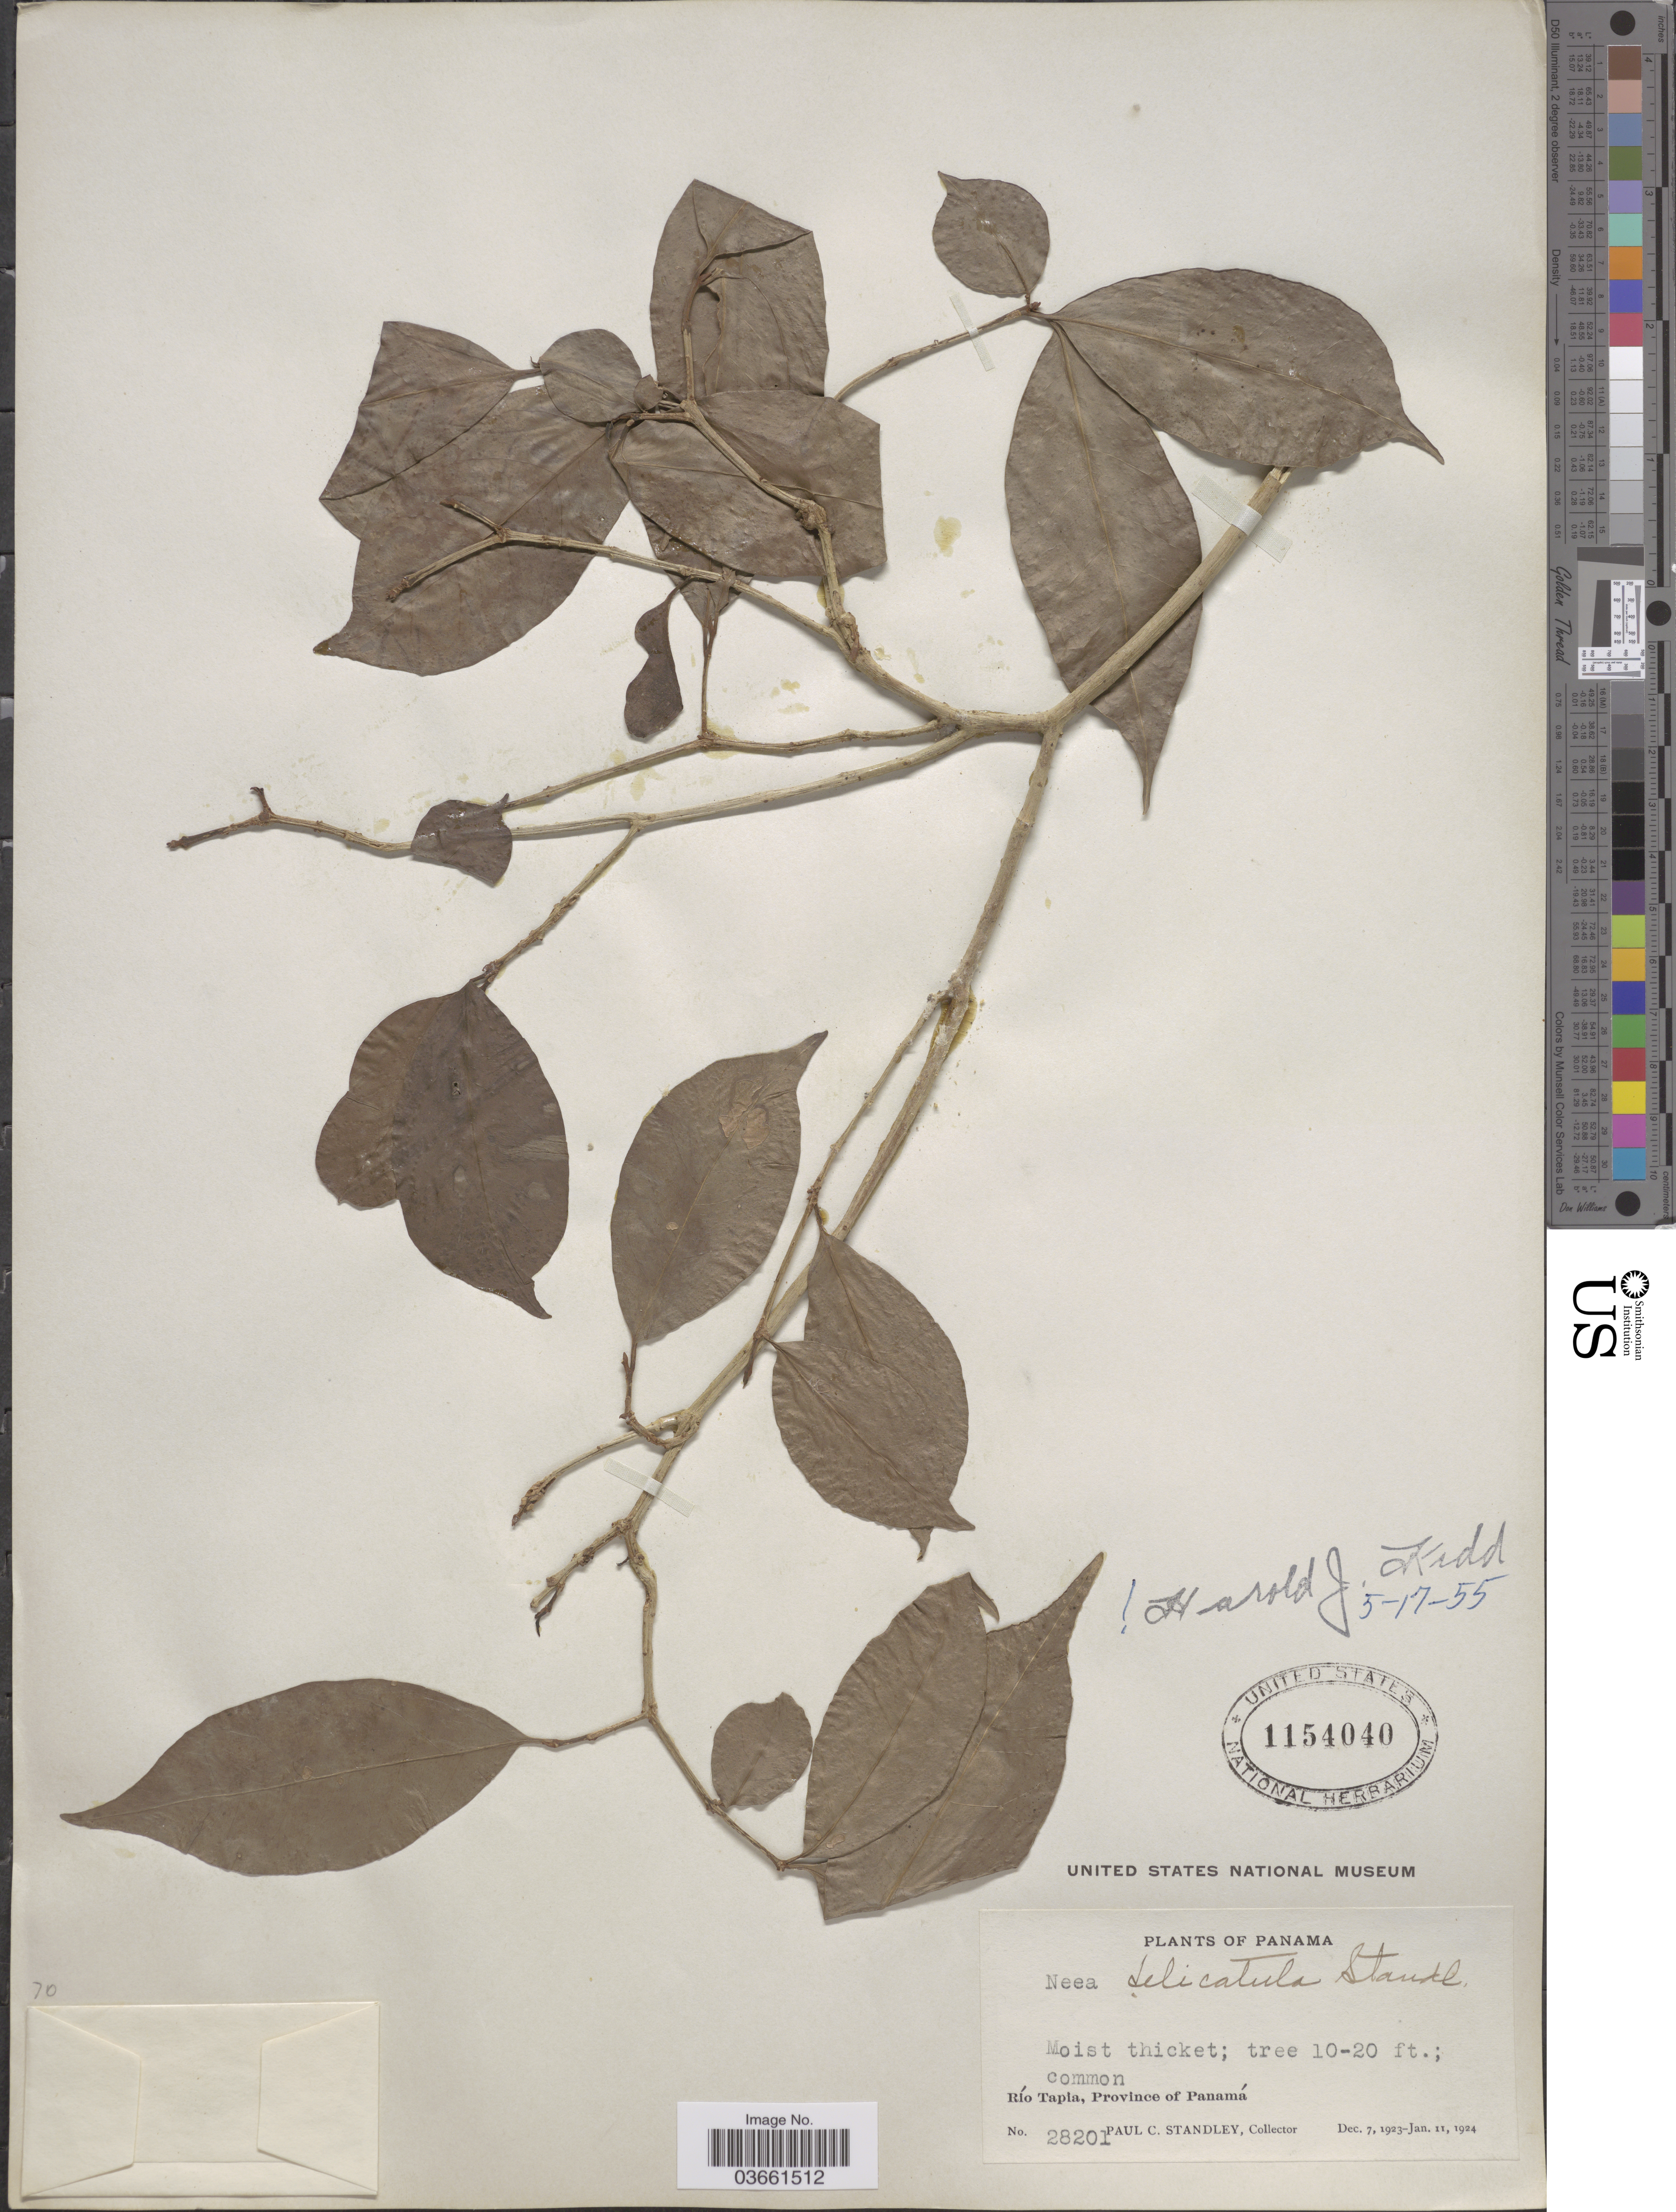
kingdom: Plantae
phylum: Tracheophyta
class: Magnoliopsida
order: Caryophyllales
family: Nyctaginaceae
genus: Neea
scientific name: Neea delicatula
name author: Standl.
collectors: P. C. Standley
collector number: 28201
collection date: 1923-12-07/1924-01-11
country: Panama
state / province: Panamá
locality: Río Tapia.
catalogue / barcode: US 1154040